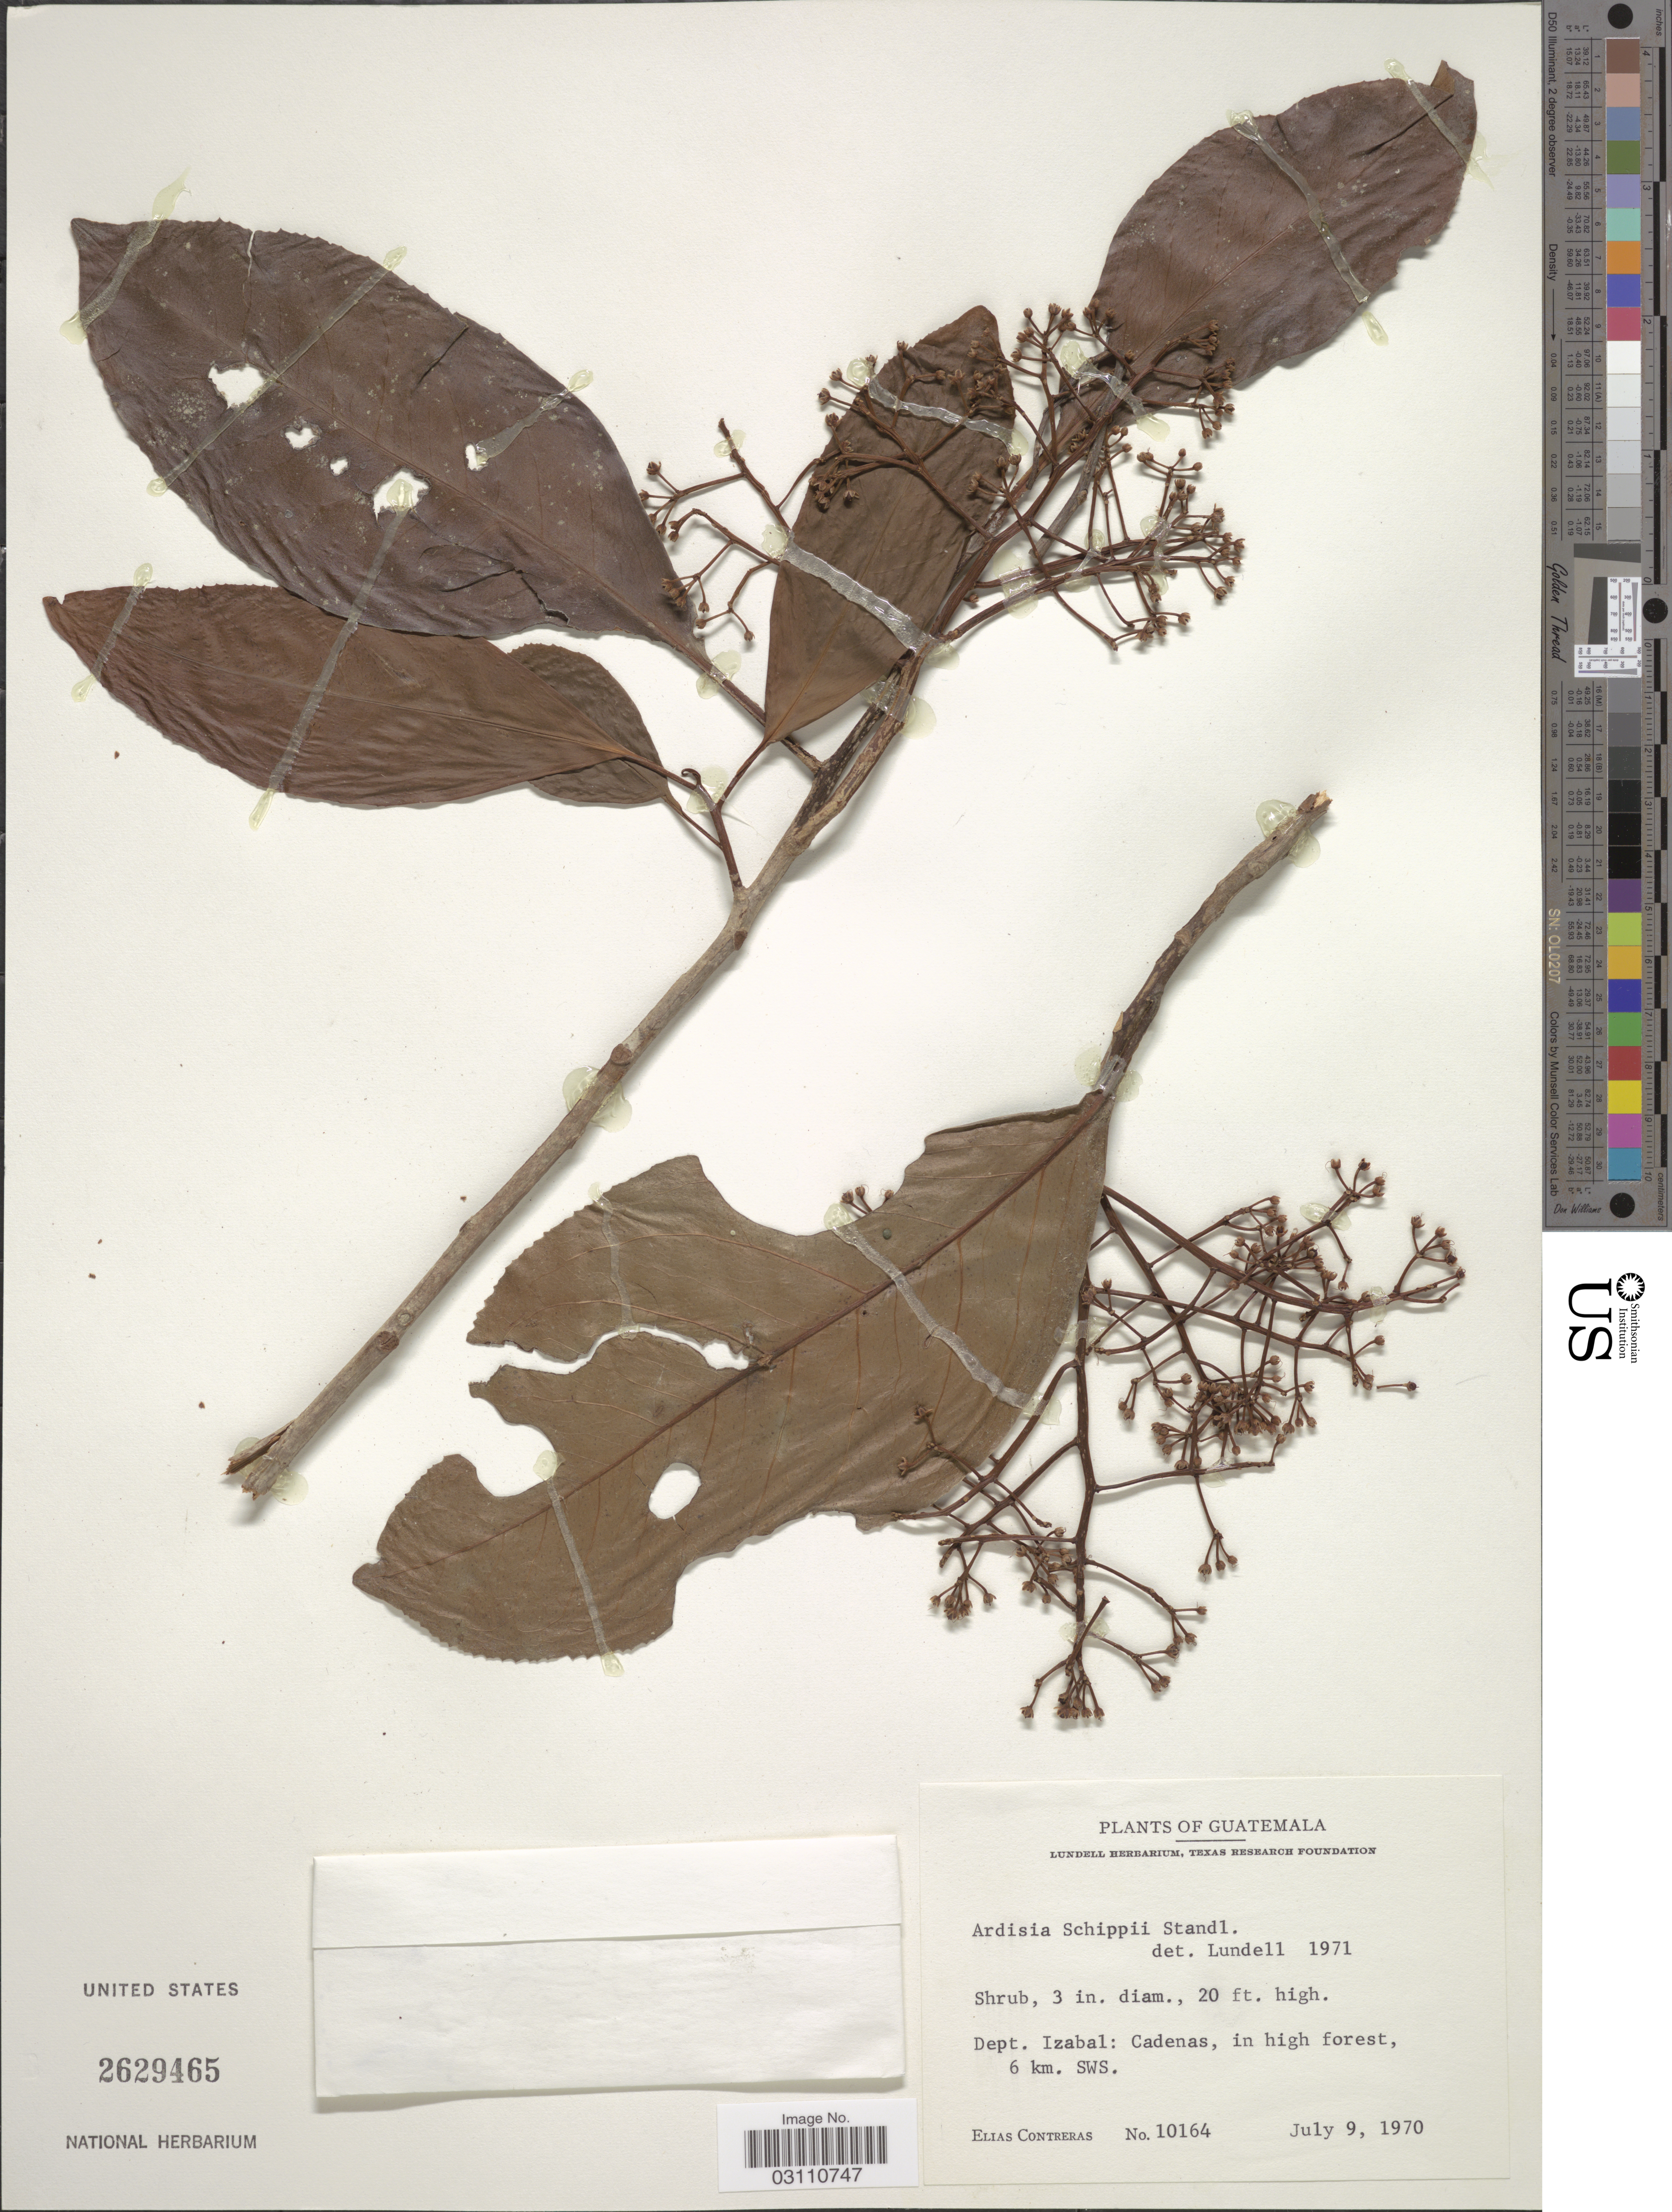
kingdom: Plantae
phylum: Tracheophyta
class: Magnoliopsida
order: Ericales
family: Primulaceae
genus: Ardisia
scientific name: Ardisia schippii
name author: Standl.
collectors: E. Contreras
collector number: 10164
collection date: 1970-07-09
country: Guatemala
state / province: Izabal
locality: Dept. Izabal: Cadenas, in high forest, 6 km. SWS.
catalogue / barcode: US 2629465